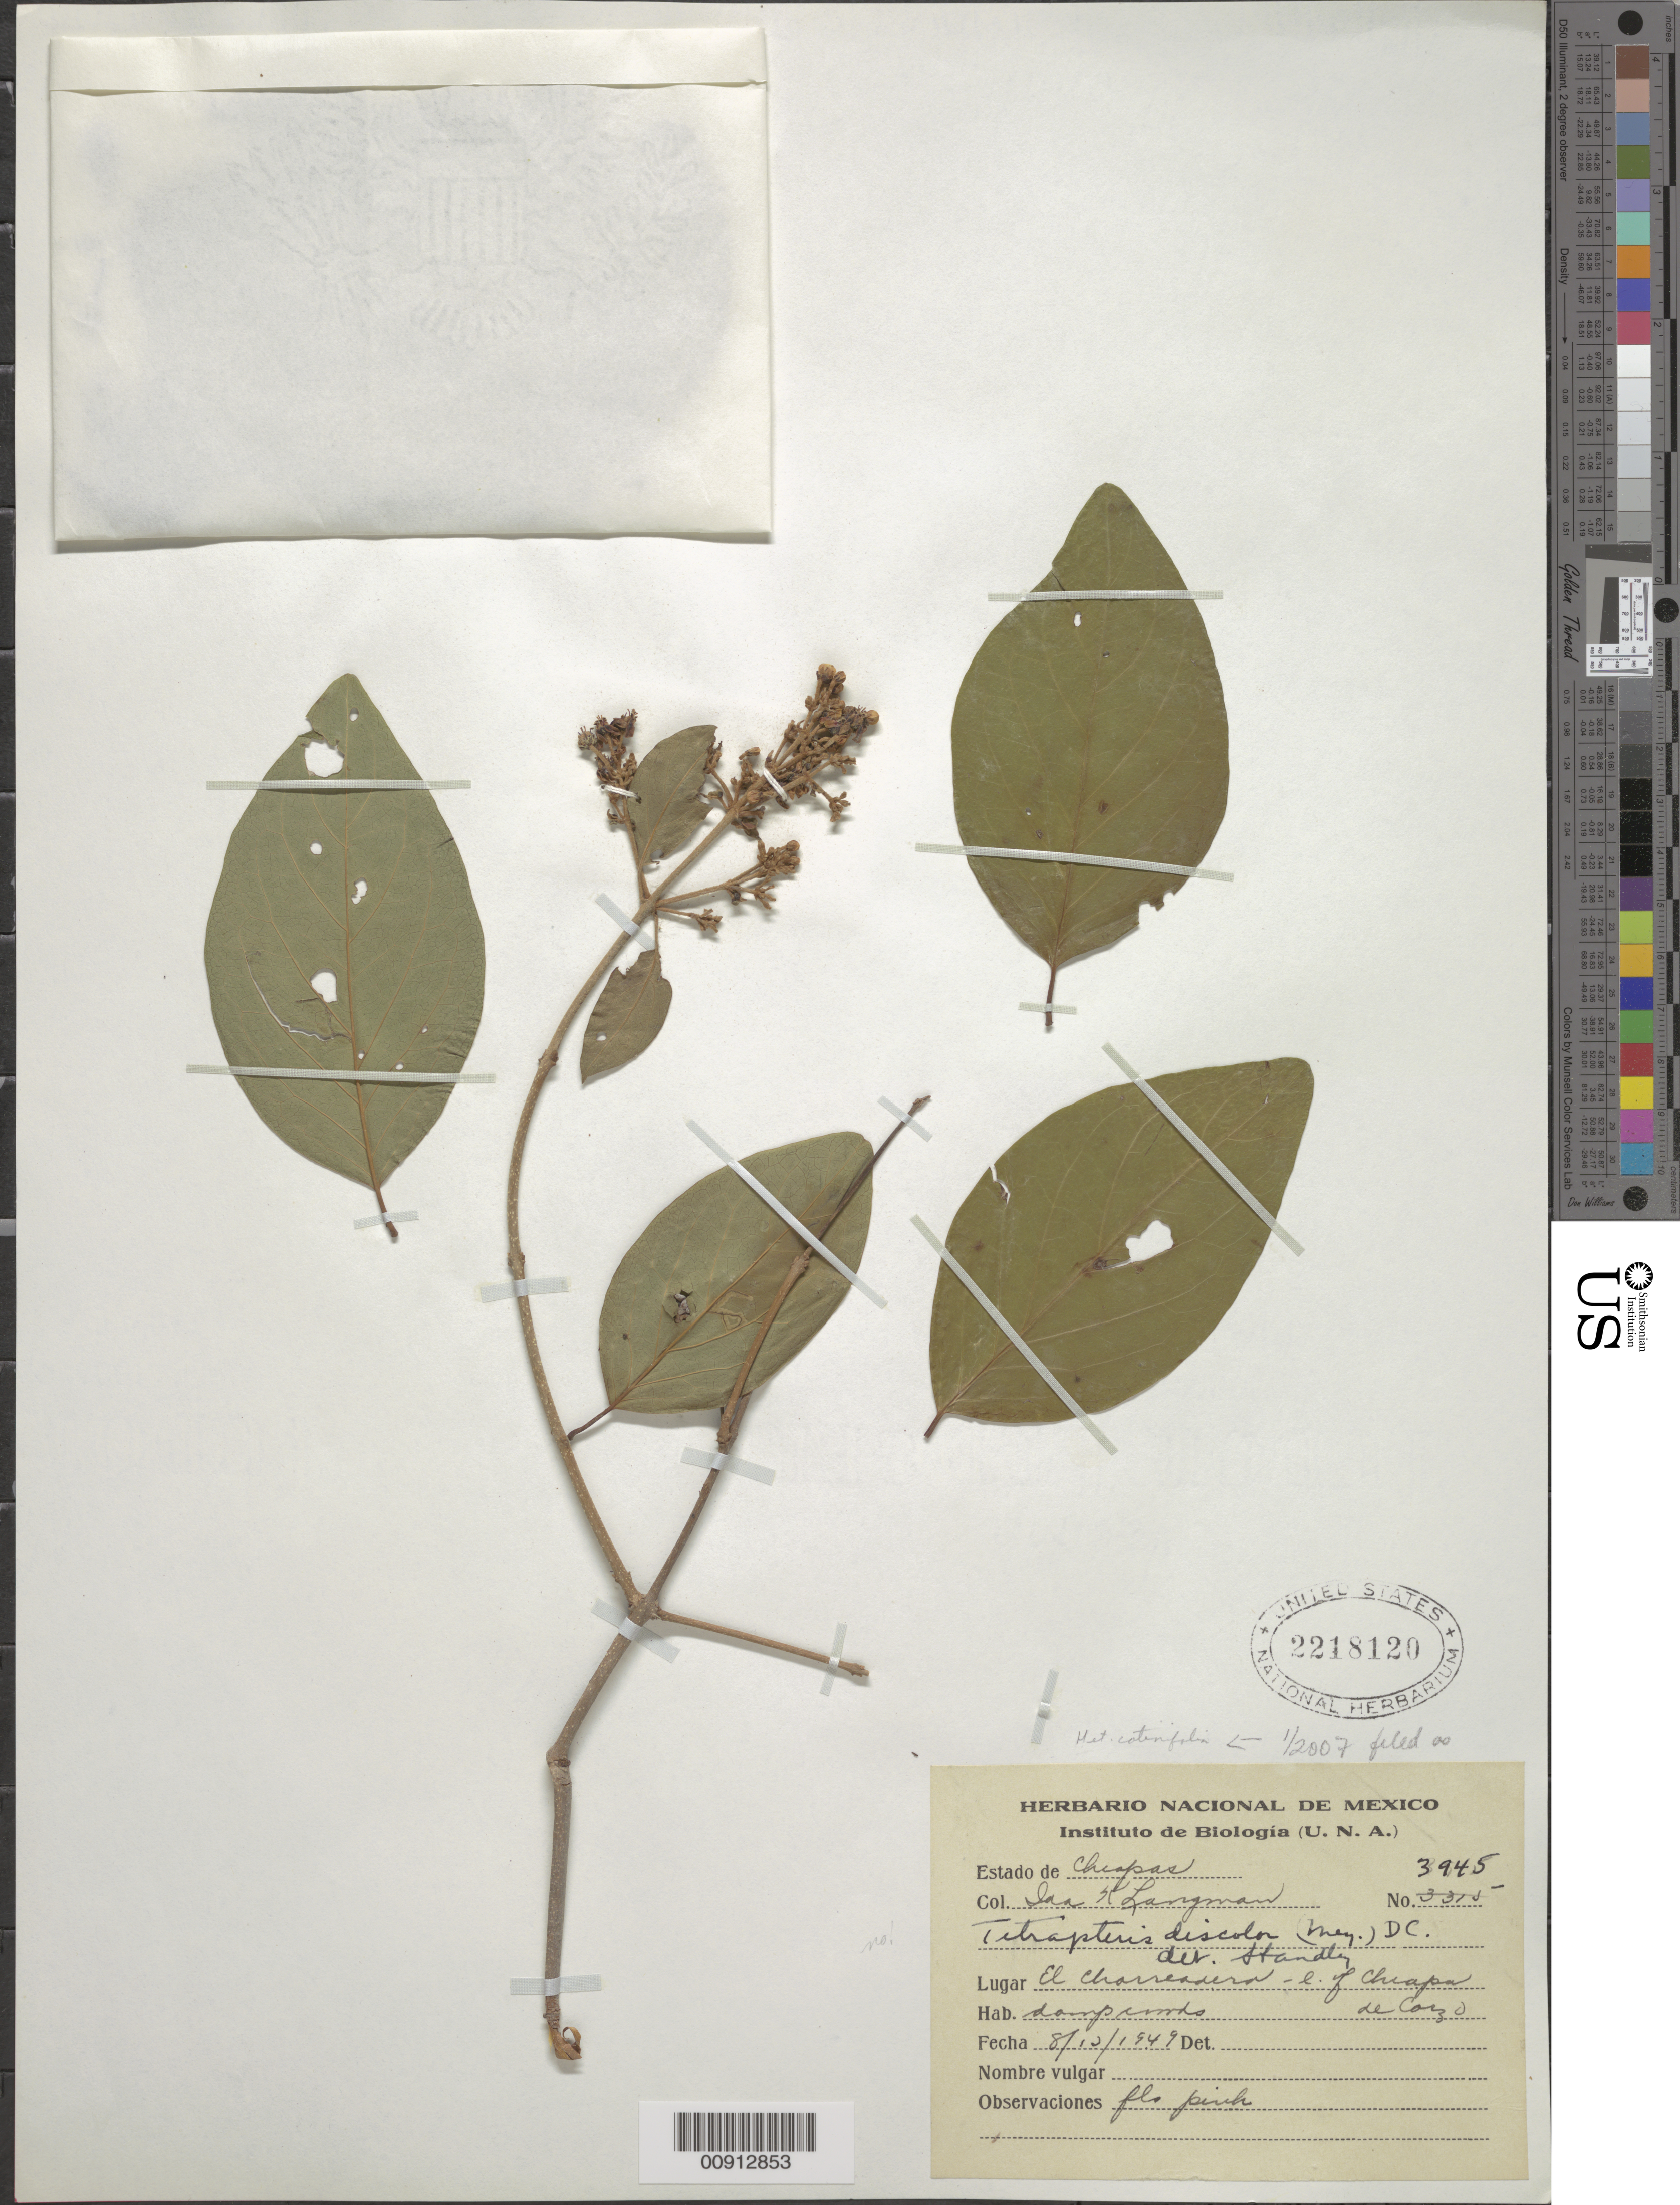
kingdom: Plantae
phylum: Tracheophyta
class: Magnoliopsida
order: Malpighiales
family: Malpighiaceae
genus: Heteropterys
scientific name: Heteropterys cotinifolia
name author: A. Juss.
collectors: I. K. Langman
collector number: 3945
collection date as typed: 13 Aug 1949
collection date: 1949-08-13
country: Mexico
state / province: Chiapas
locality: El Chorreadero - E of Chiapa de Corzo.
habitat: Damp woods.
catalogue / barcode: US 2218120